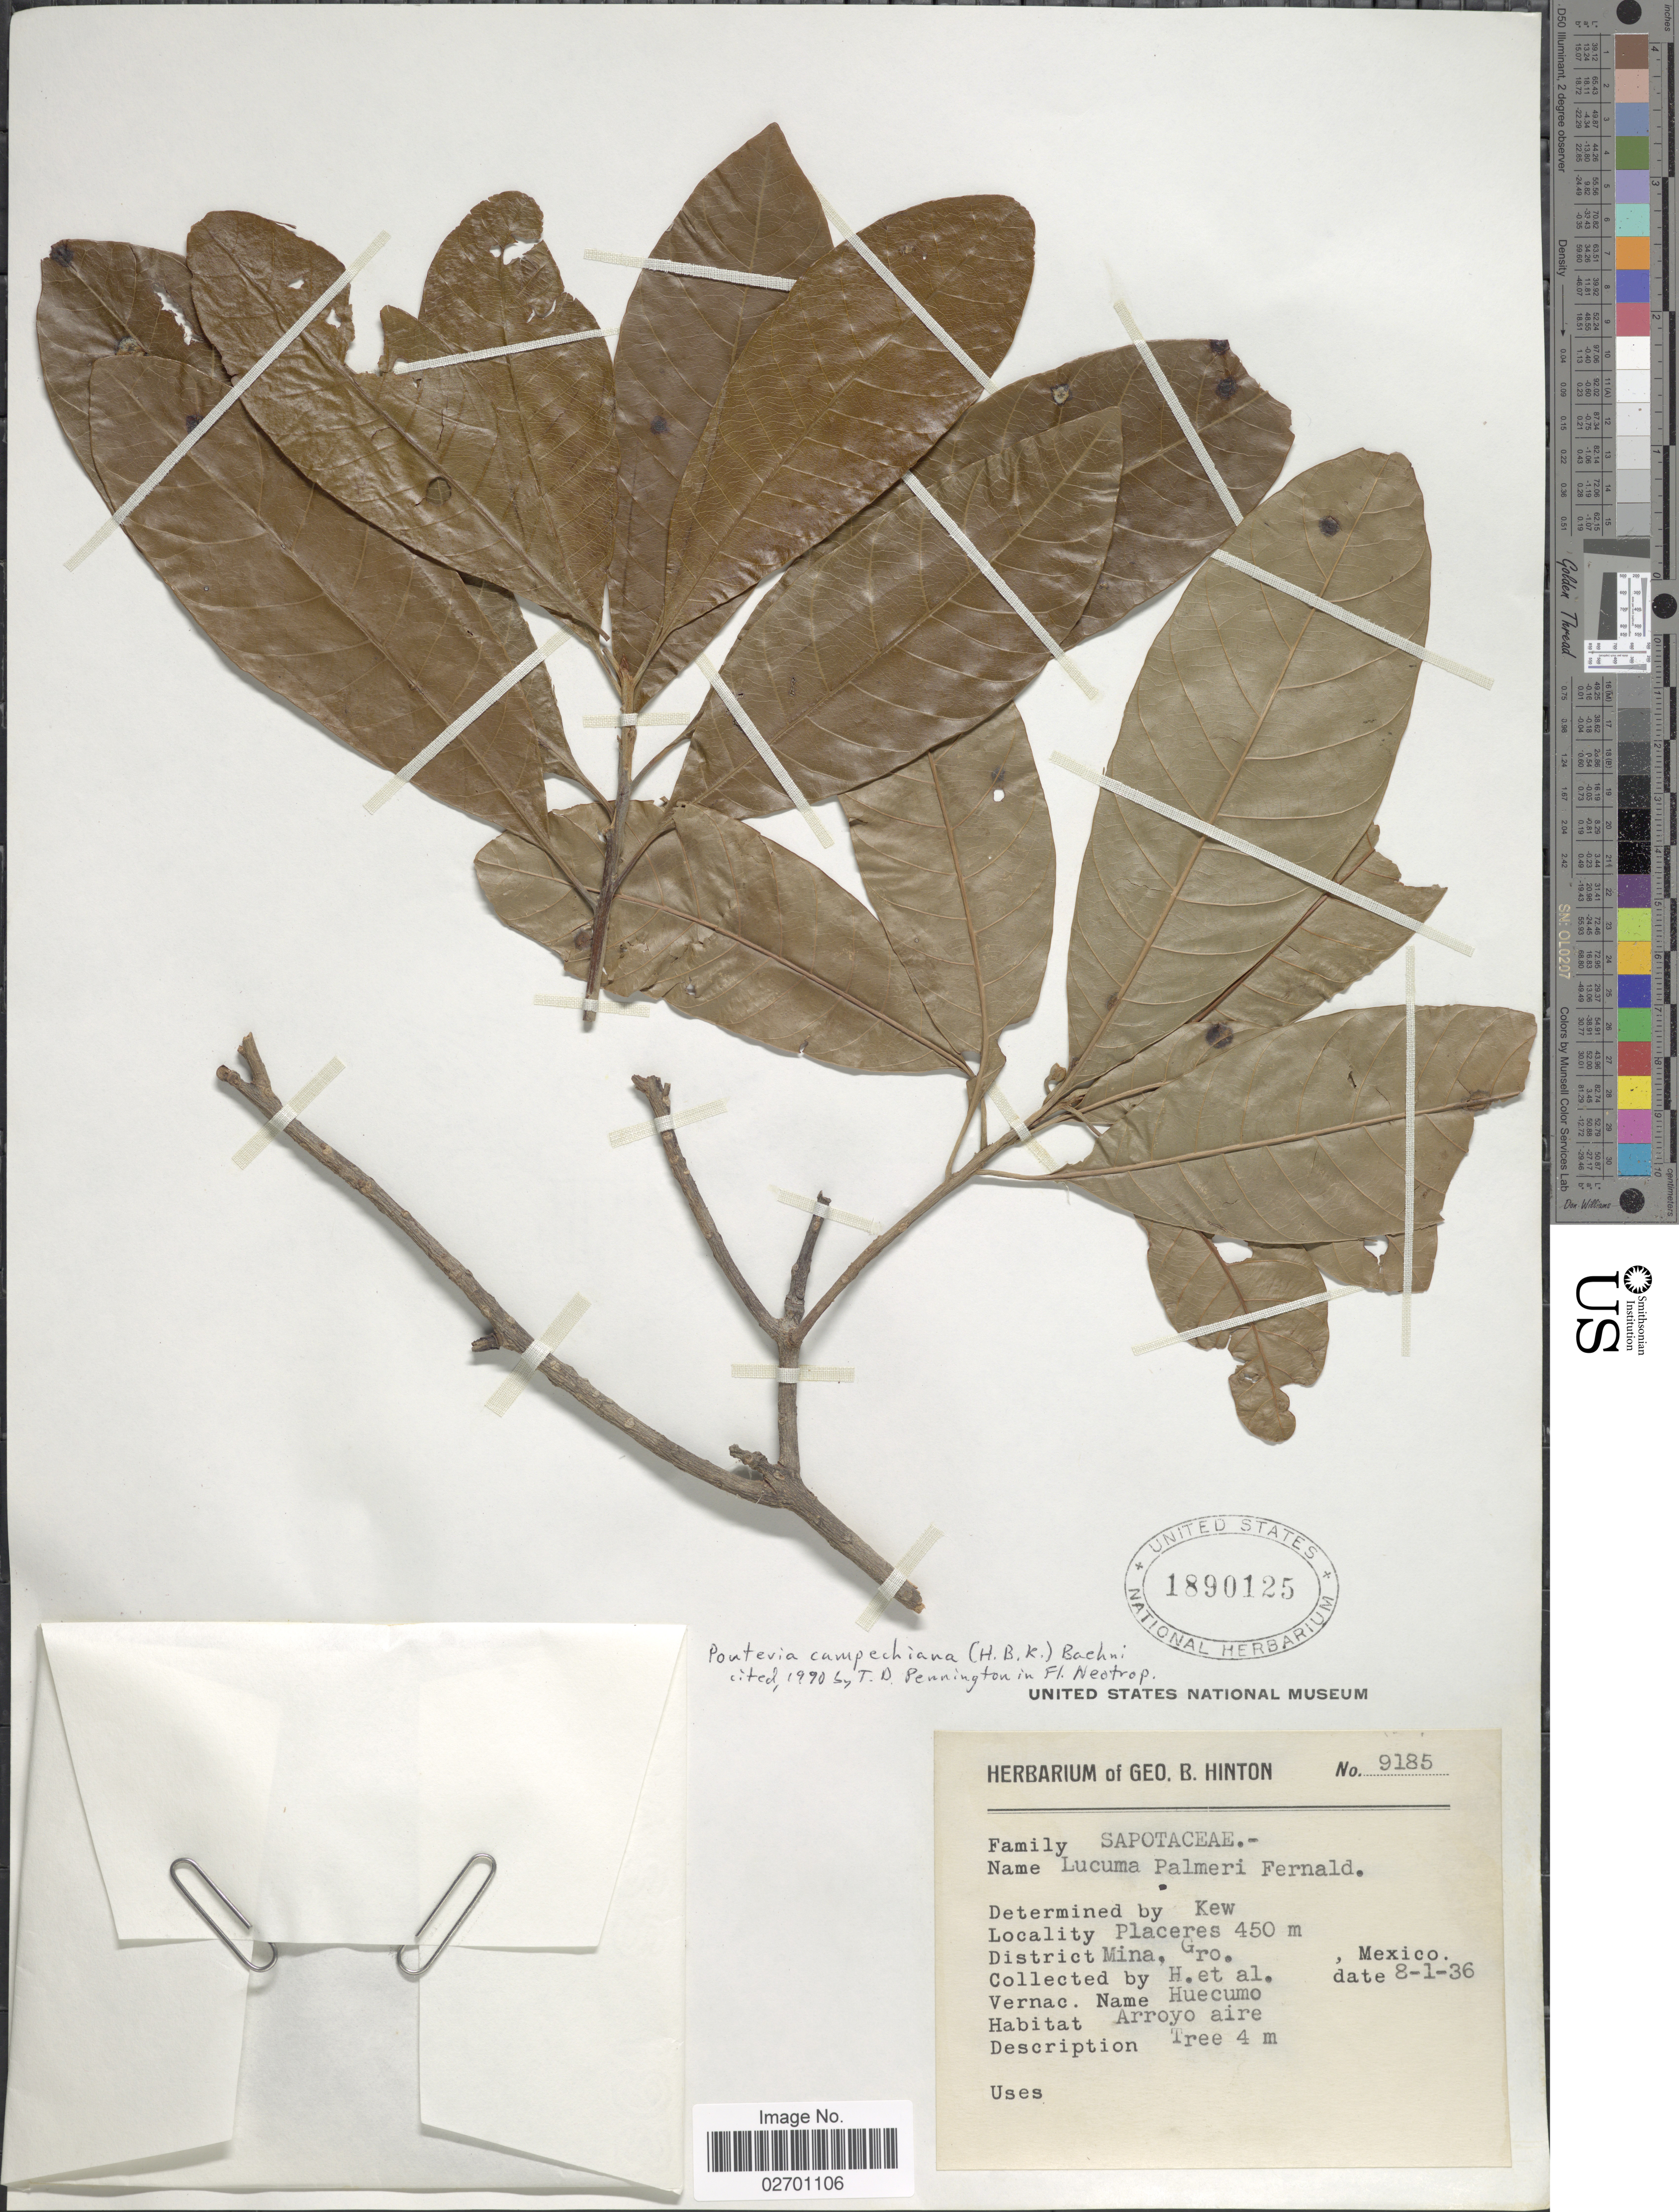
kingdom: Plantae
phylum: Tracheophyta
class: Magnoliopsida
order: Ericales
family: Sapotaceae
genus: Pouteria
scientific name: Pouteria campechiana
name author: (Kunth) Baehni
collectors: G. B. Hinton & et al.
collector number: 9185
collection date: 1936-08-01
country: Mexico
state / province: Guerrero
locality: Placeres. District Mina, Gro.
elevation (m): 450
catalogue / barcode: US 1890125